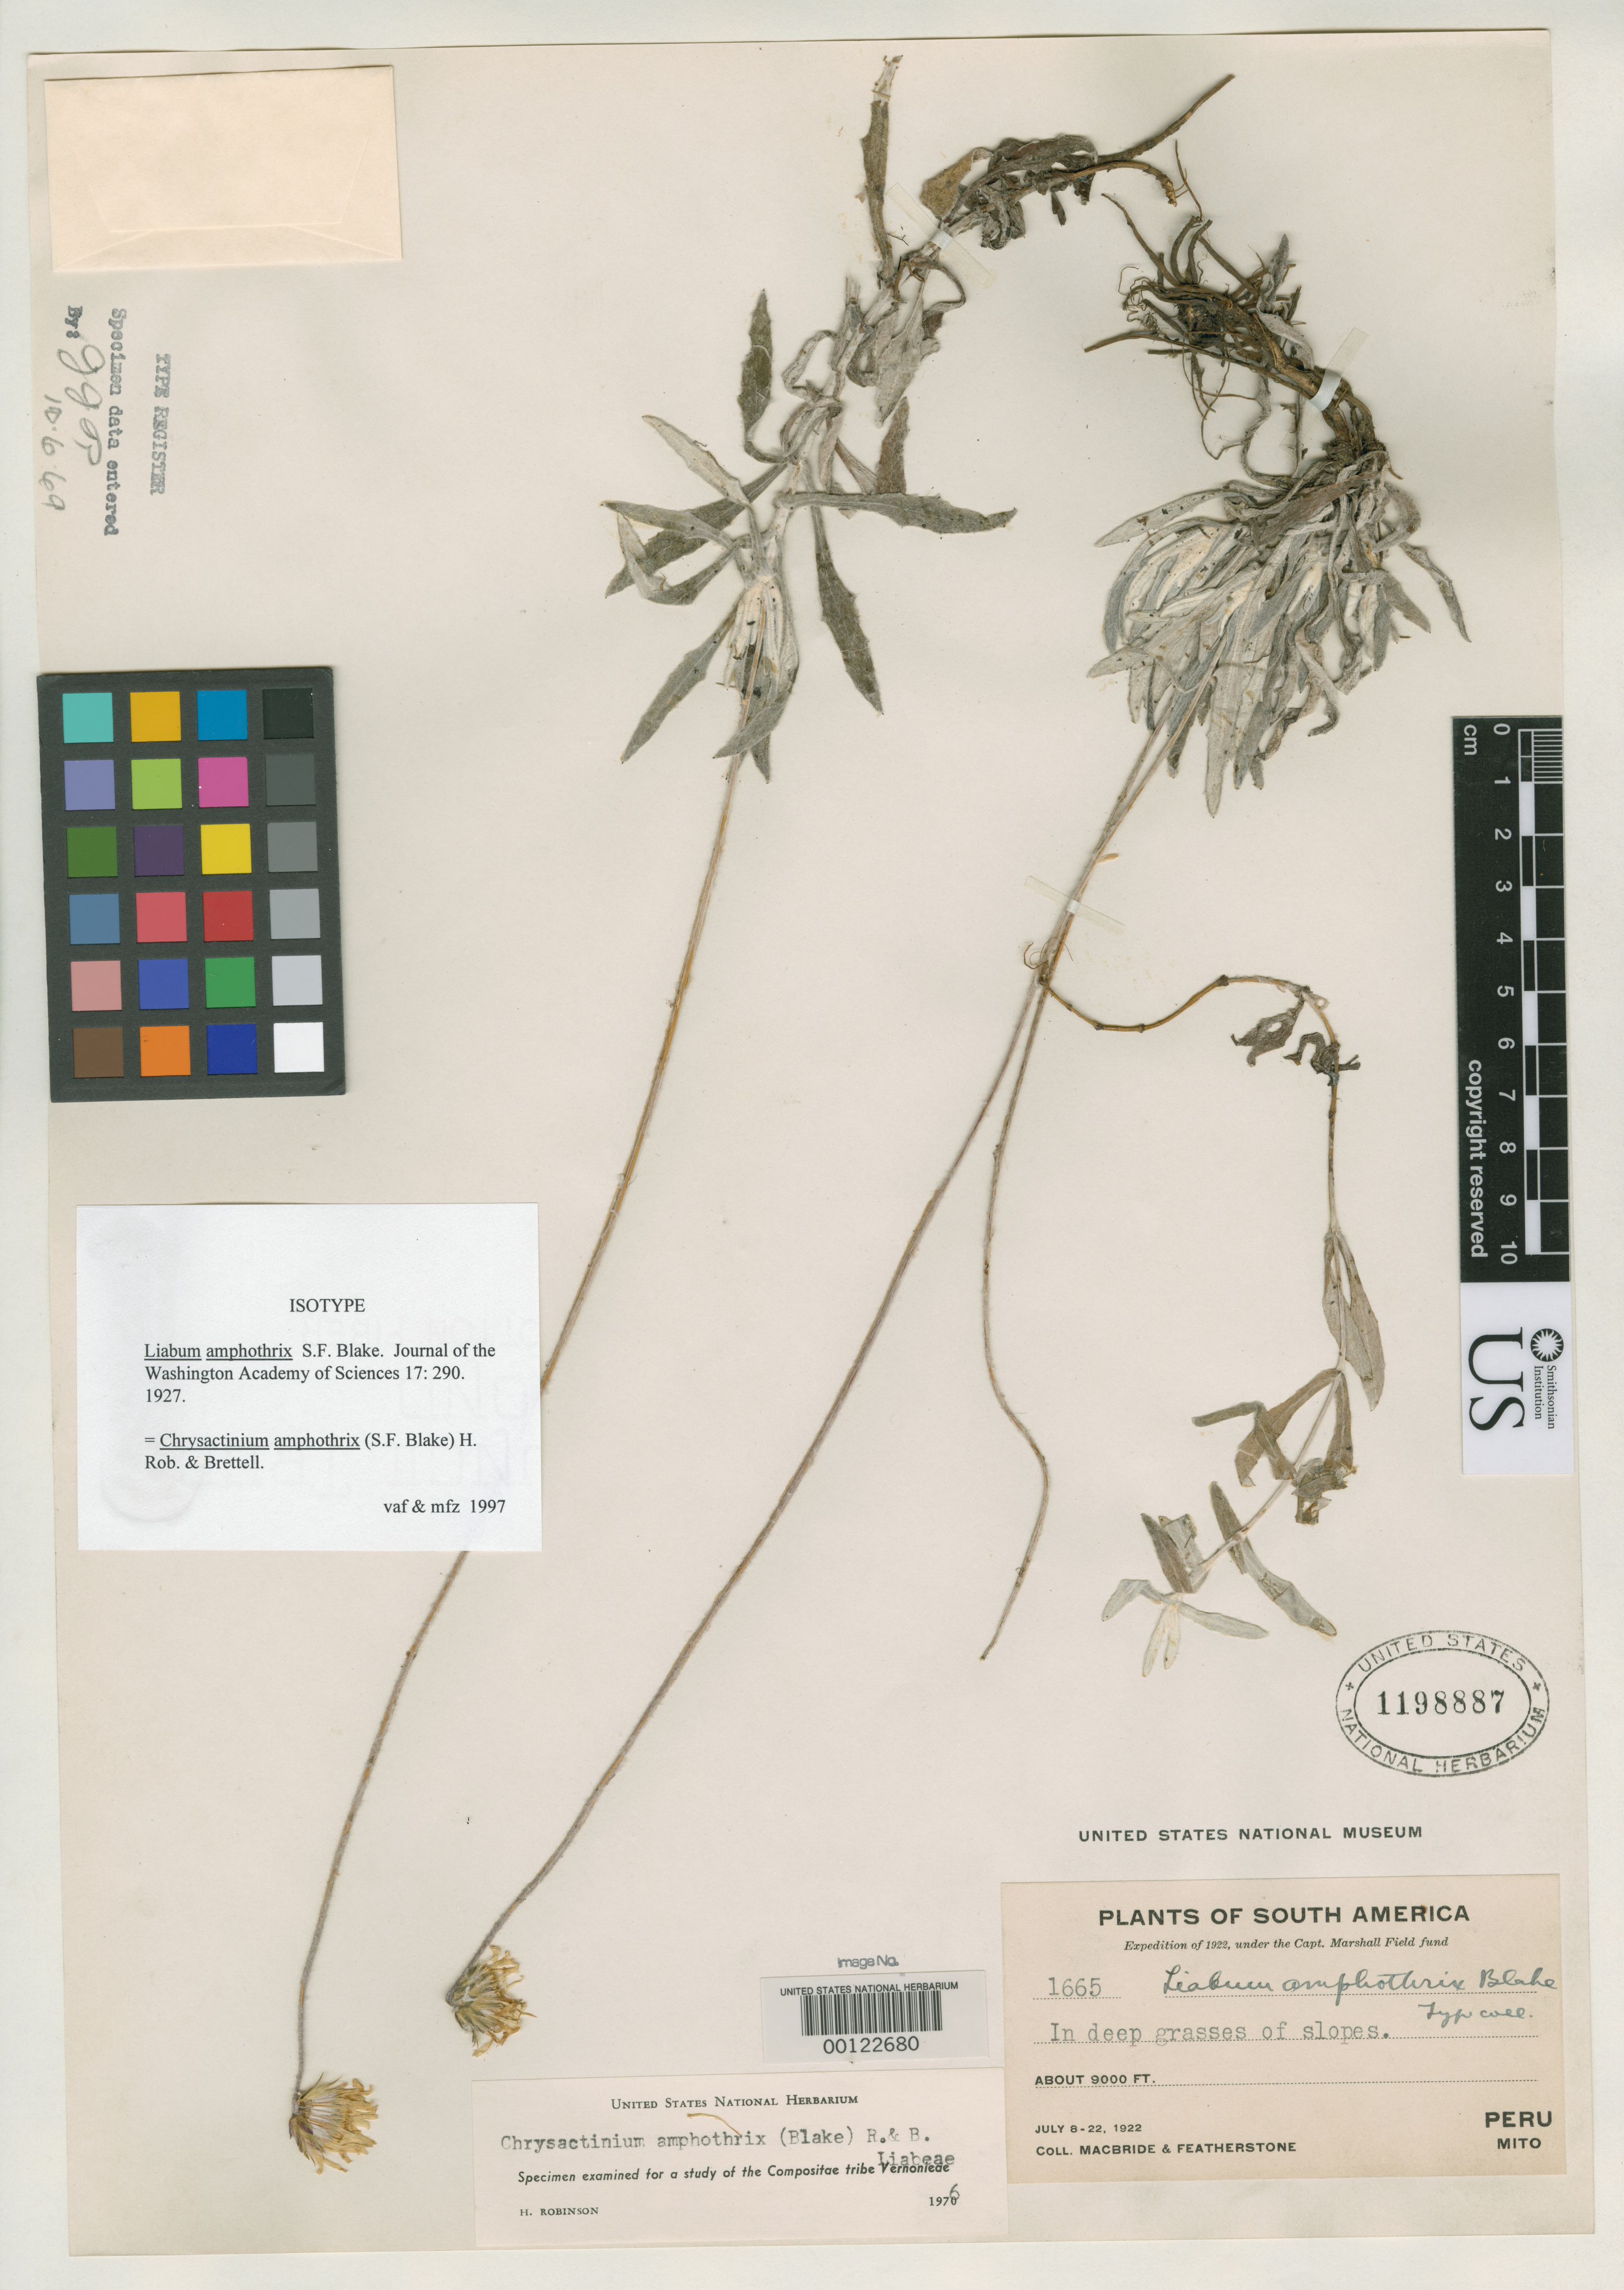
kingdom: Plantae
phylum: Tracheophyta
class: Magnoliopsida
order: Asterales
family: Asteraceae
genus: Liabum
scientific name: Liabum amphothrix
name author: S.F. Blake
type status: Isotype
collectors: J. F. Macbride & W. Featherstone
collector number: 1665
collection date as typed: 08 Jul 1922 to 22 Jul 1922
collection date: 1922-07-08/1922-07-22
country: Peru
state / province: Huánuco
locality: Mito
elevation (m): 2745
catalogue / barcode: US 1198887